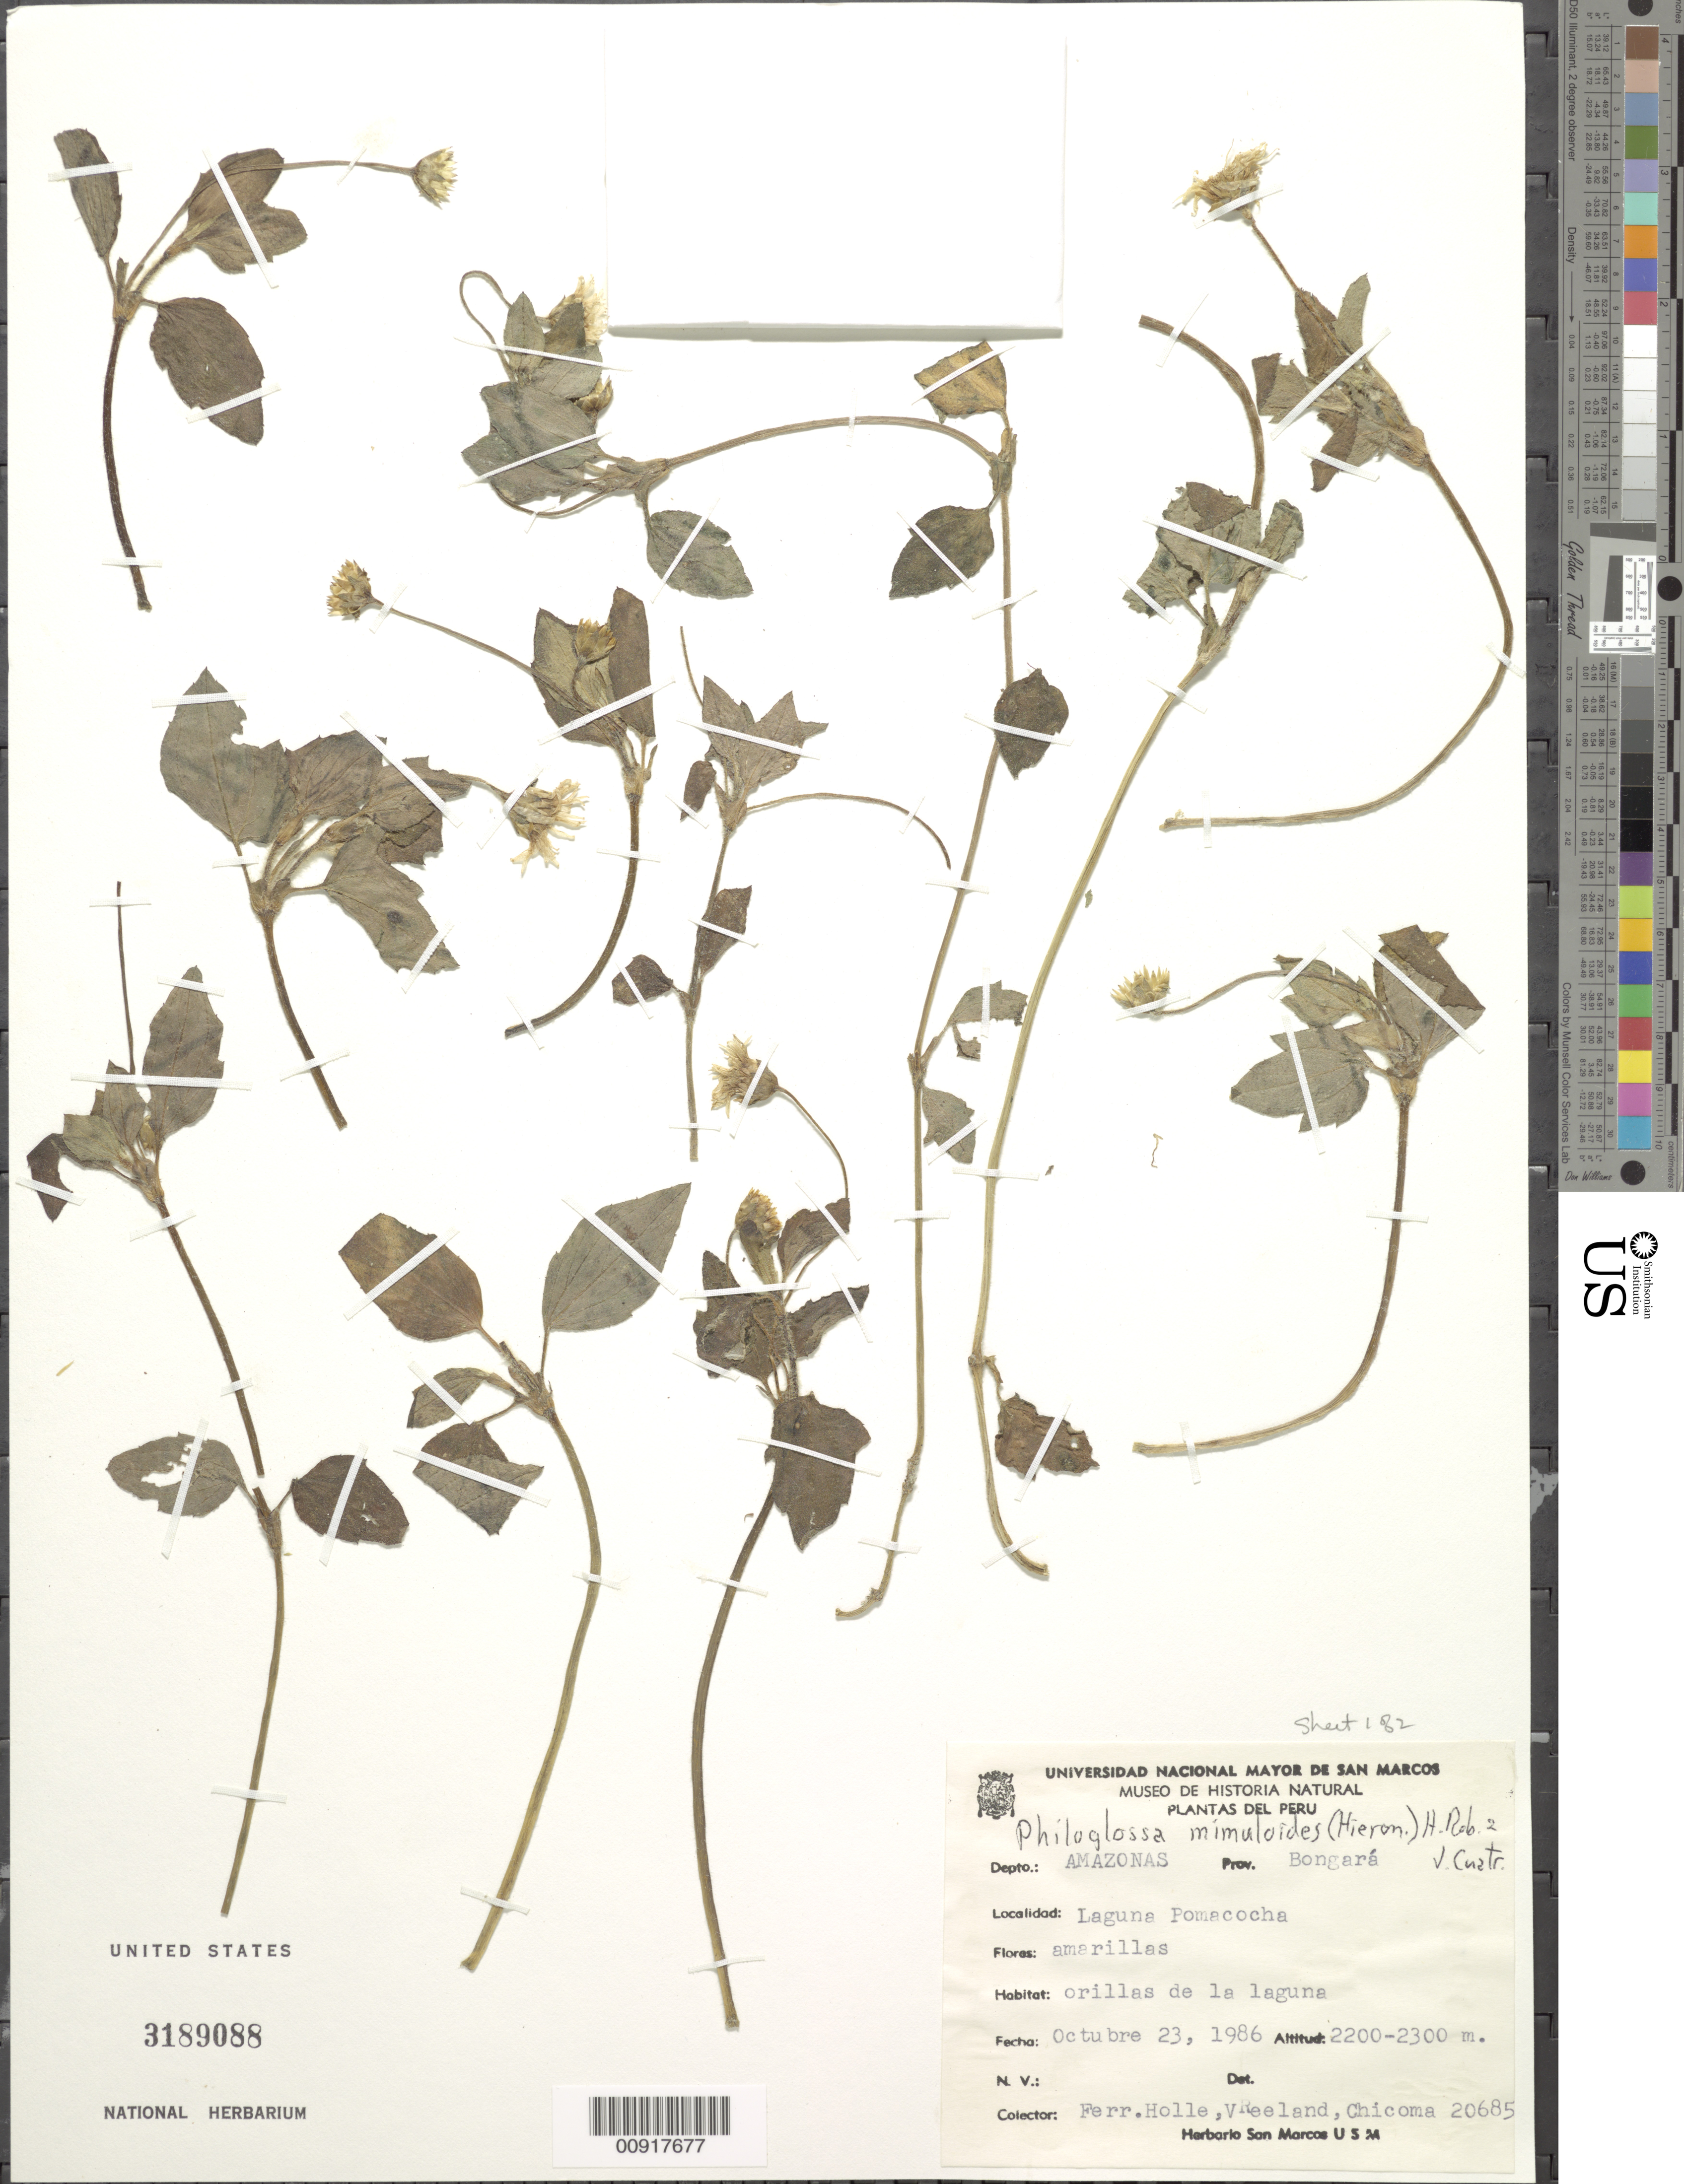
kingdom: Plantae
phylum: Tracheophyta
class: Magnoliopsida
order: Asterales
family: Asteraceae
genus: Philoglossa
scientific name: Philoglossa mimuloides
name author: (Hieron.) H. Rob. & Brettell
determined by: Robinson, Harold E., (US)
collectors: R. A. Ferreyra, Holle, Vreeland & Chicoma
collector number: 20685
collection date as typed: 23 October 1986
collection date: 1986-10-23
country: Peru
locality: Prov. Bongará, Dpto. Amazonas, Laguna Pomacocha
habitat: Orillas de la lugna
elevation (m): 2200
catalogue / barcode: US 3189088